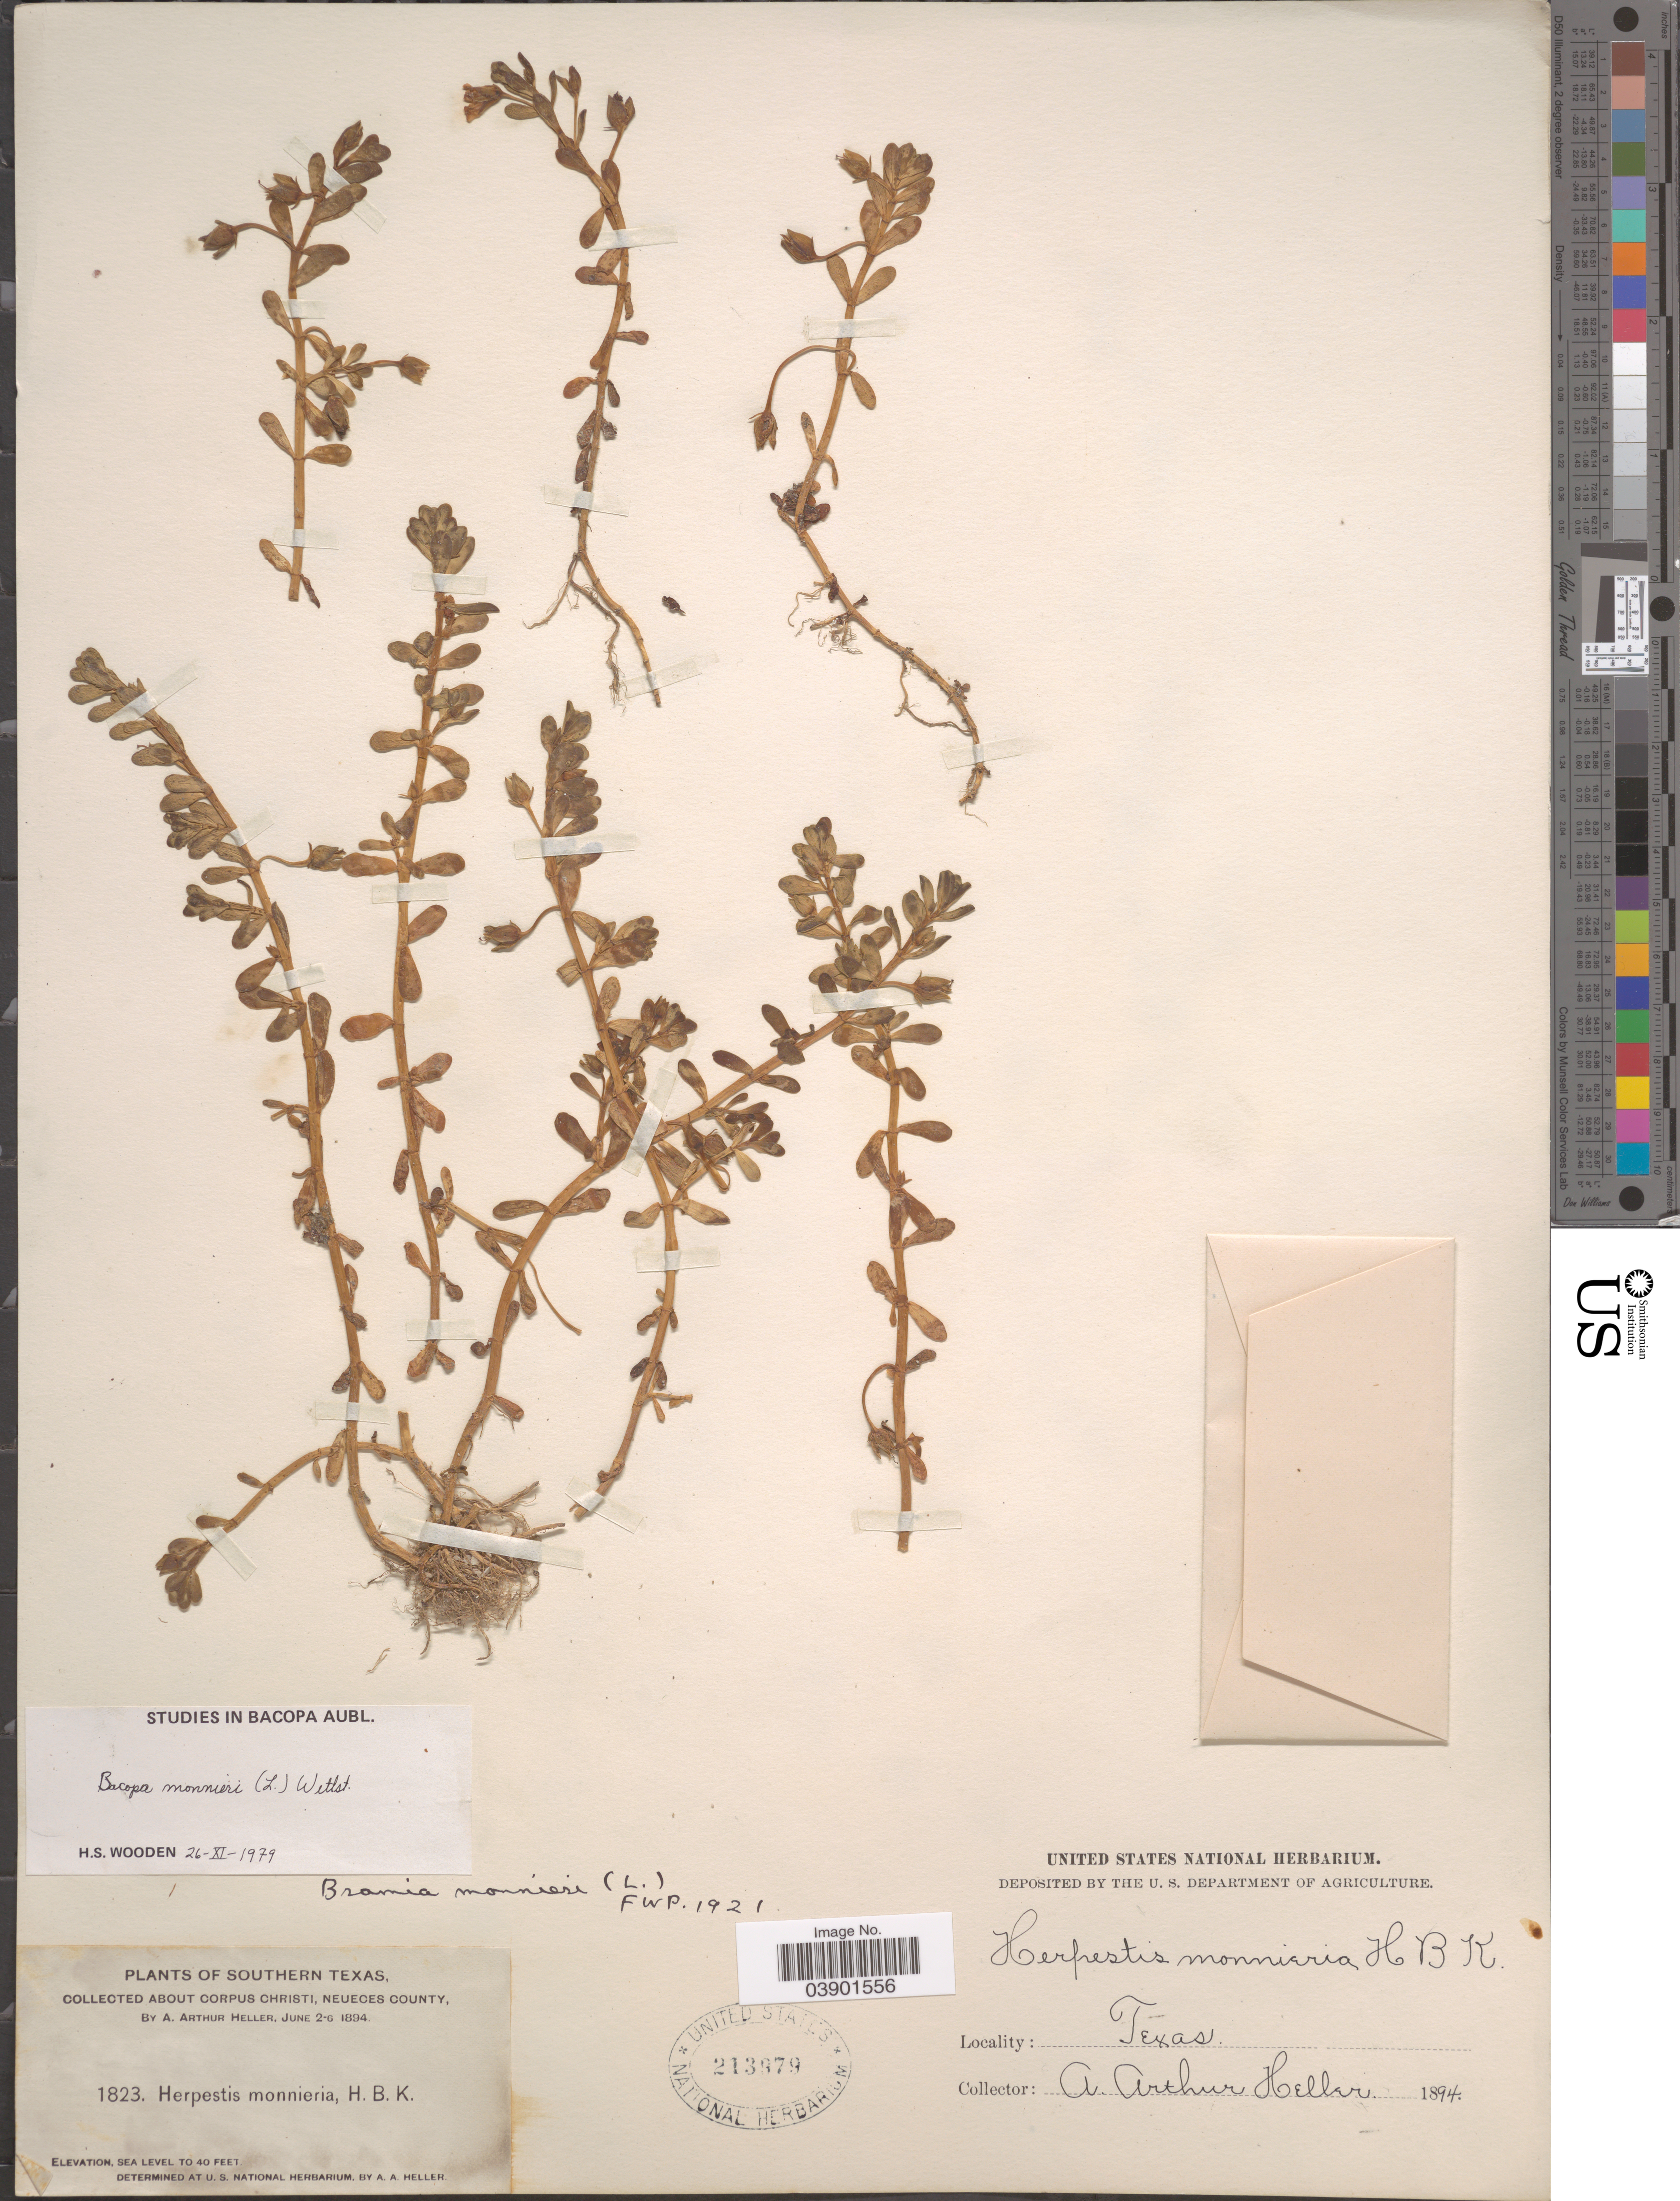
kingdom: Plantae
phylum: Tracheophyta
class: Magnoliopsida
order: Lamiales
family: Plantaginaceae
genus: Bacopa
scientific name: Bacopa monnieri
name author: (L.) Pennell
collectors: A. A. Heller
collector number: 1823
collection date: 1894-06-02/1894-06-06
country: United States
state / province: Texas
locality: Southern Texas. About Corpus Christi, Neueces County.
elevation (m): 0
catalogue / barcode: US 213979